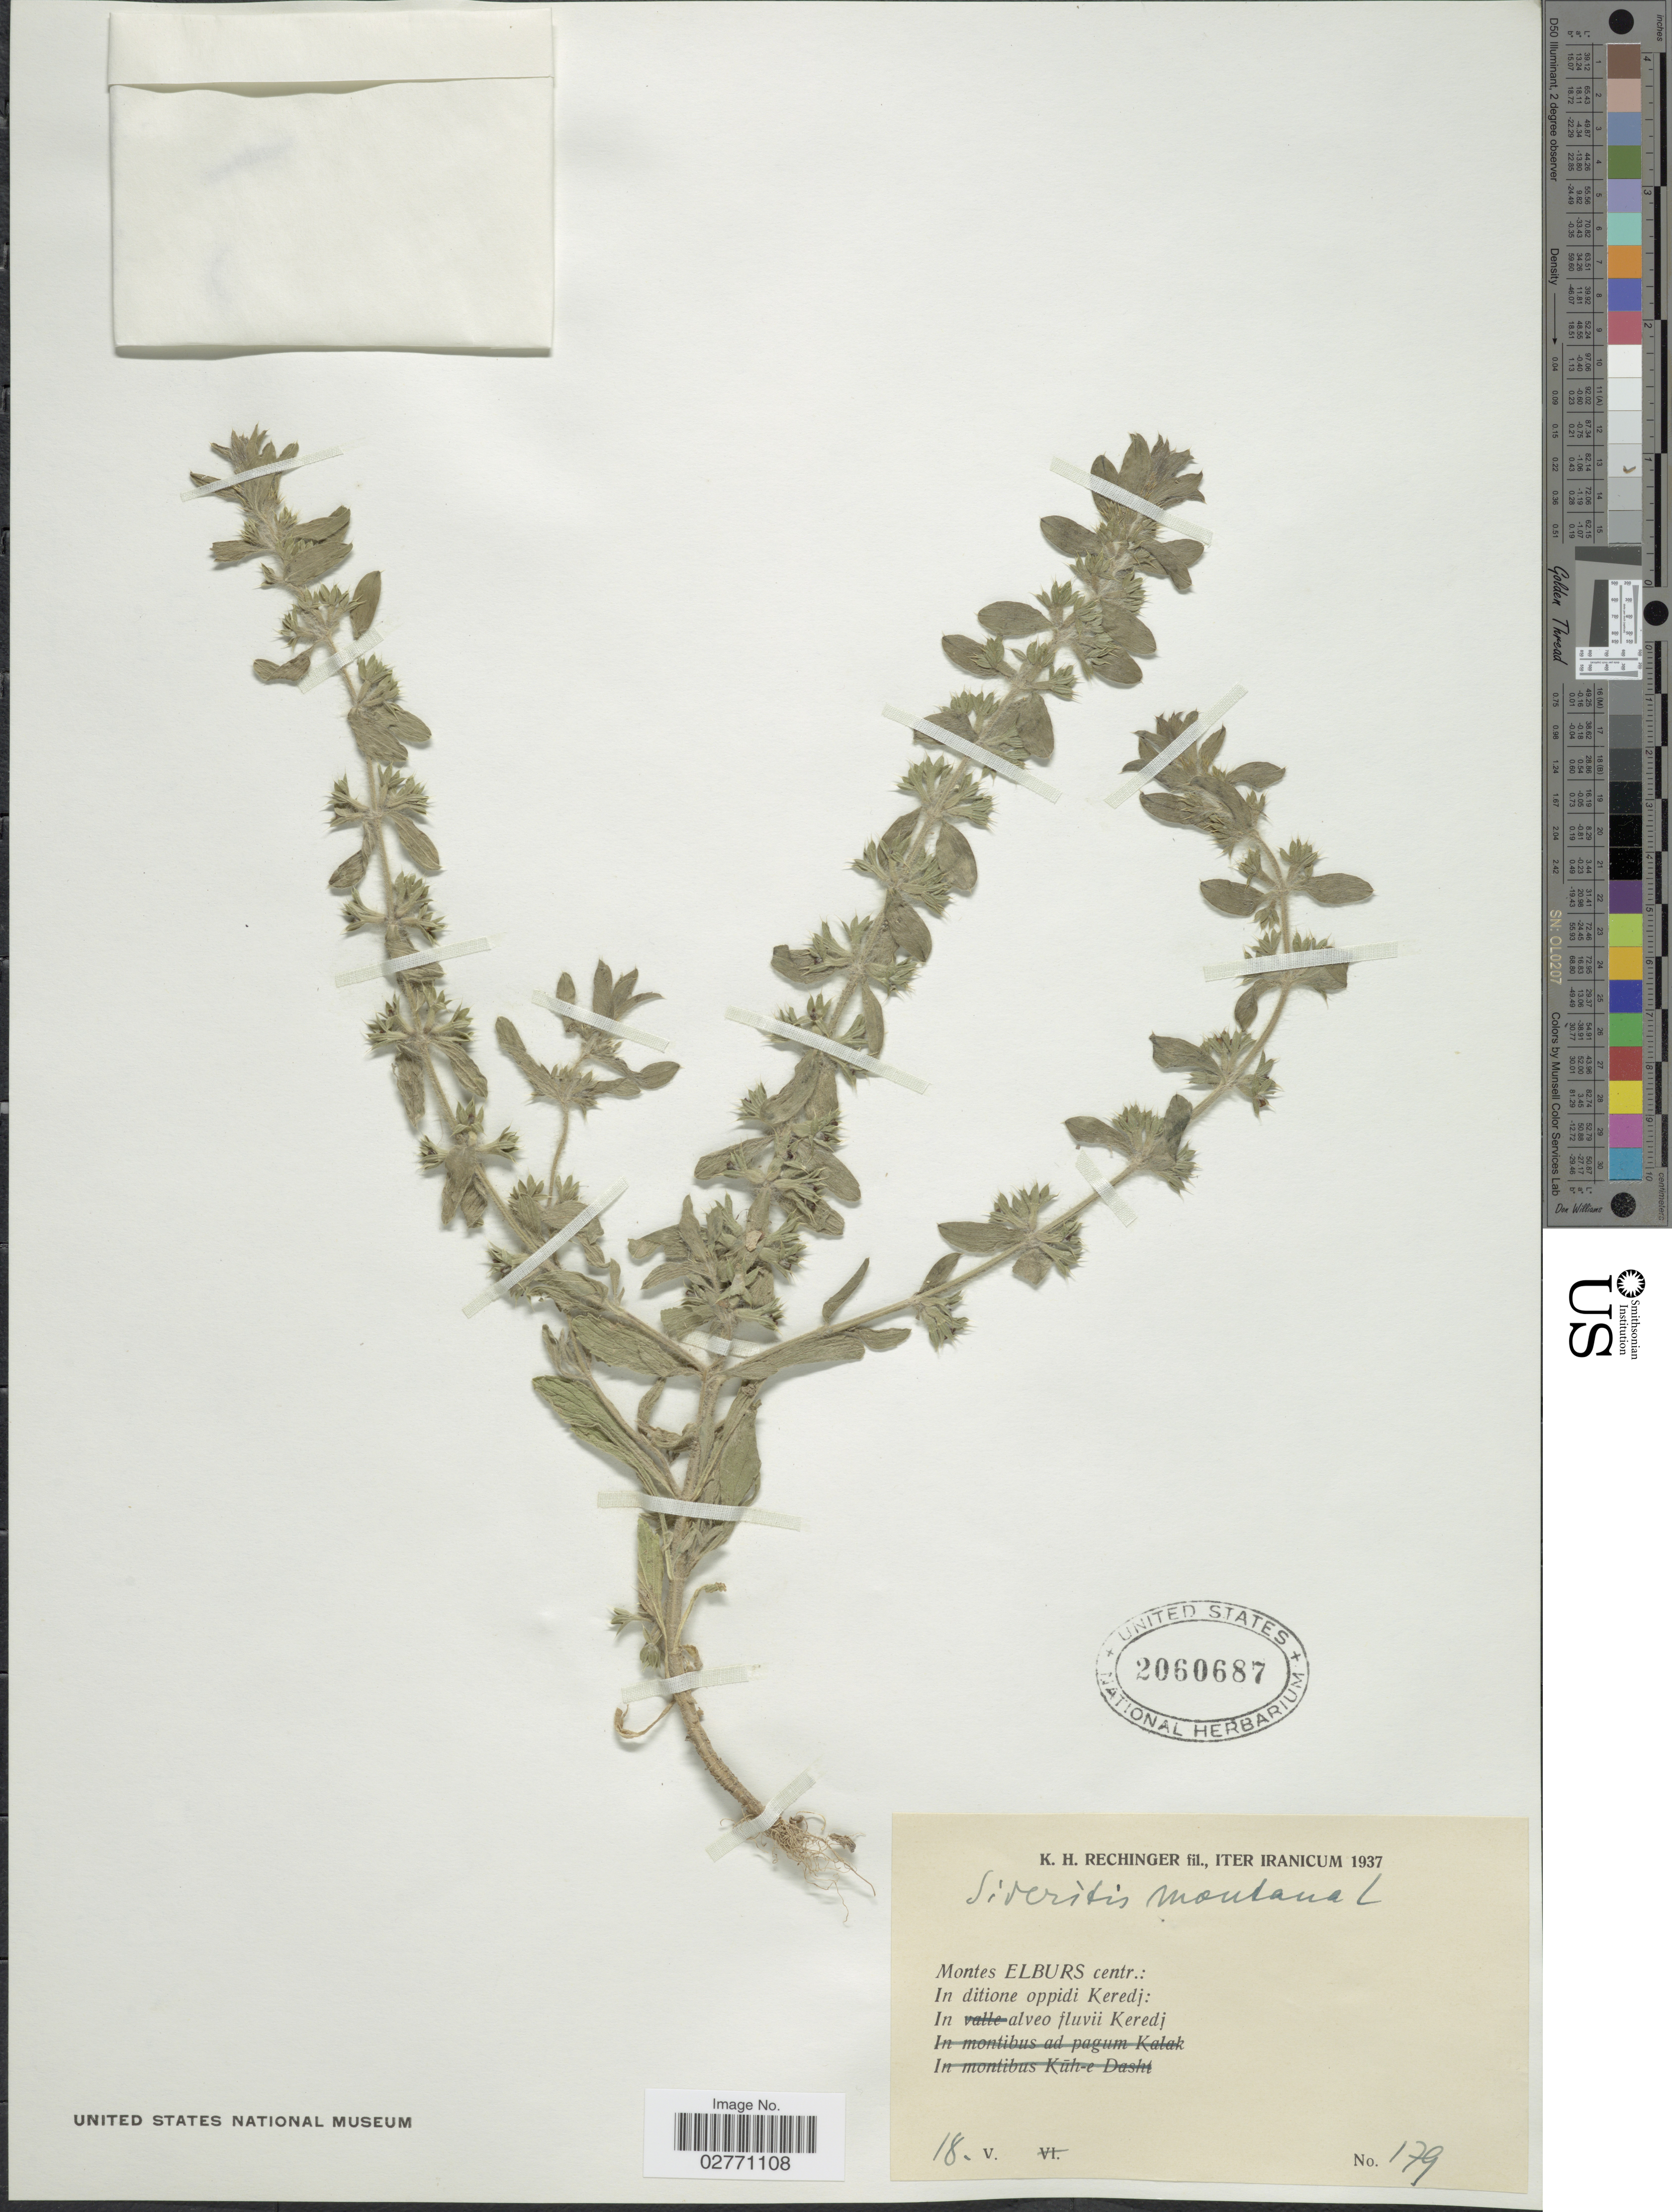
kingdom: Plantae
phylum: Tracheophyta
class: Magnoliopsida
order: Lamiales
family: Lamiaceae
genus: Sideritis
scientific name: Sideritis montana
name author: L.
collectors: K. H. Rechinger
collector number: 179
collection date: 1937-05-18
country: Iran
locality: Montes Elburs centr.: In ditione oppidi Keredj: In alveo fluvii Keredj.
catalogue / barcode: US 2060687